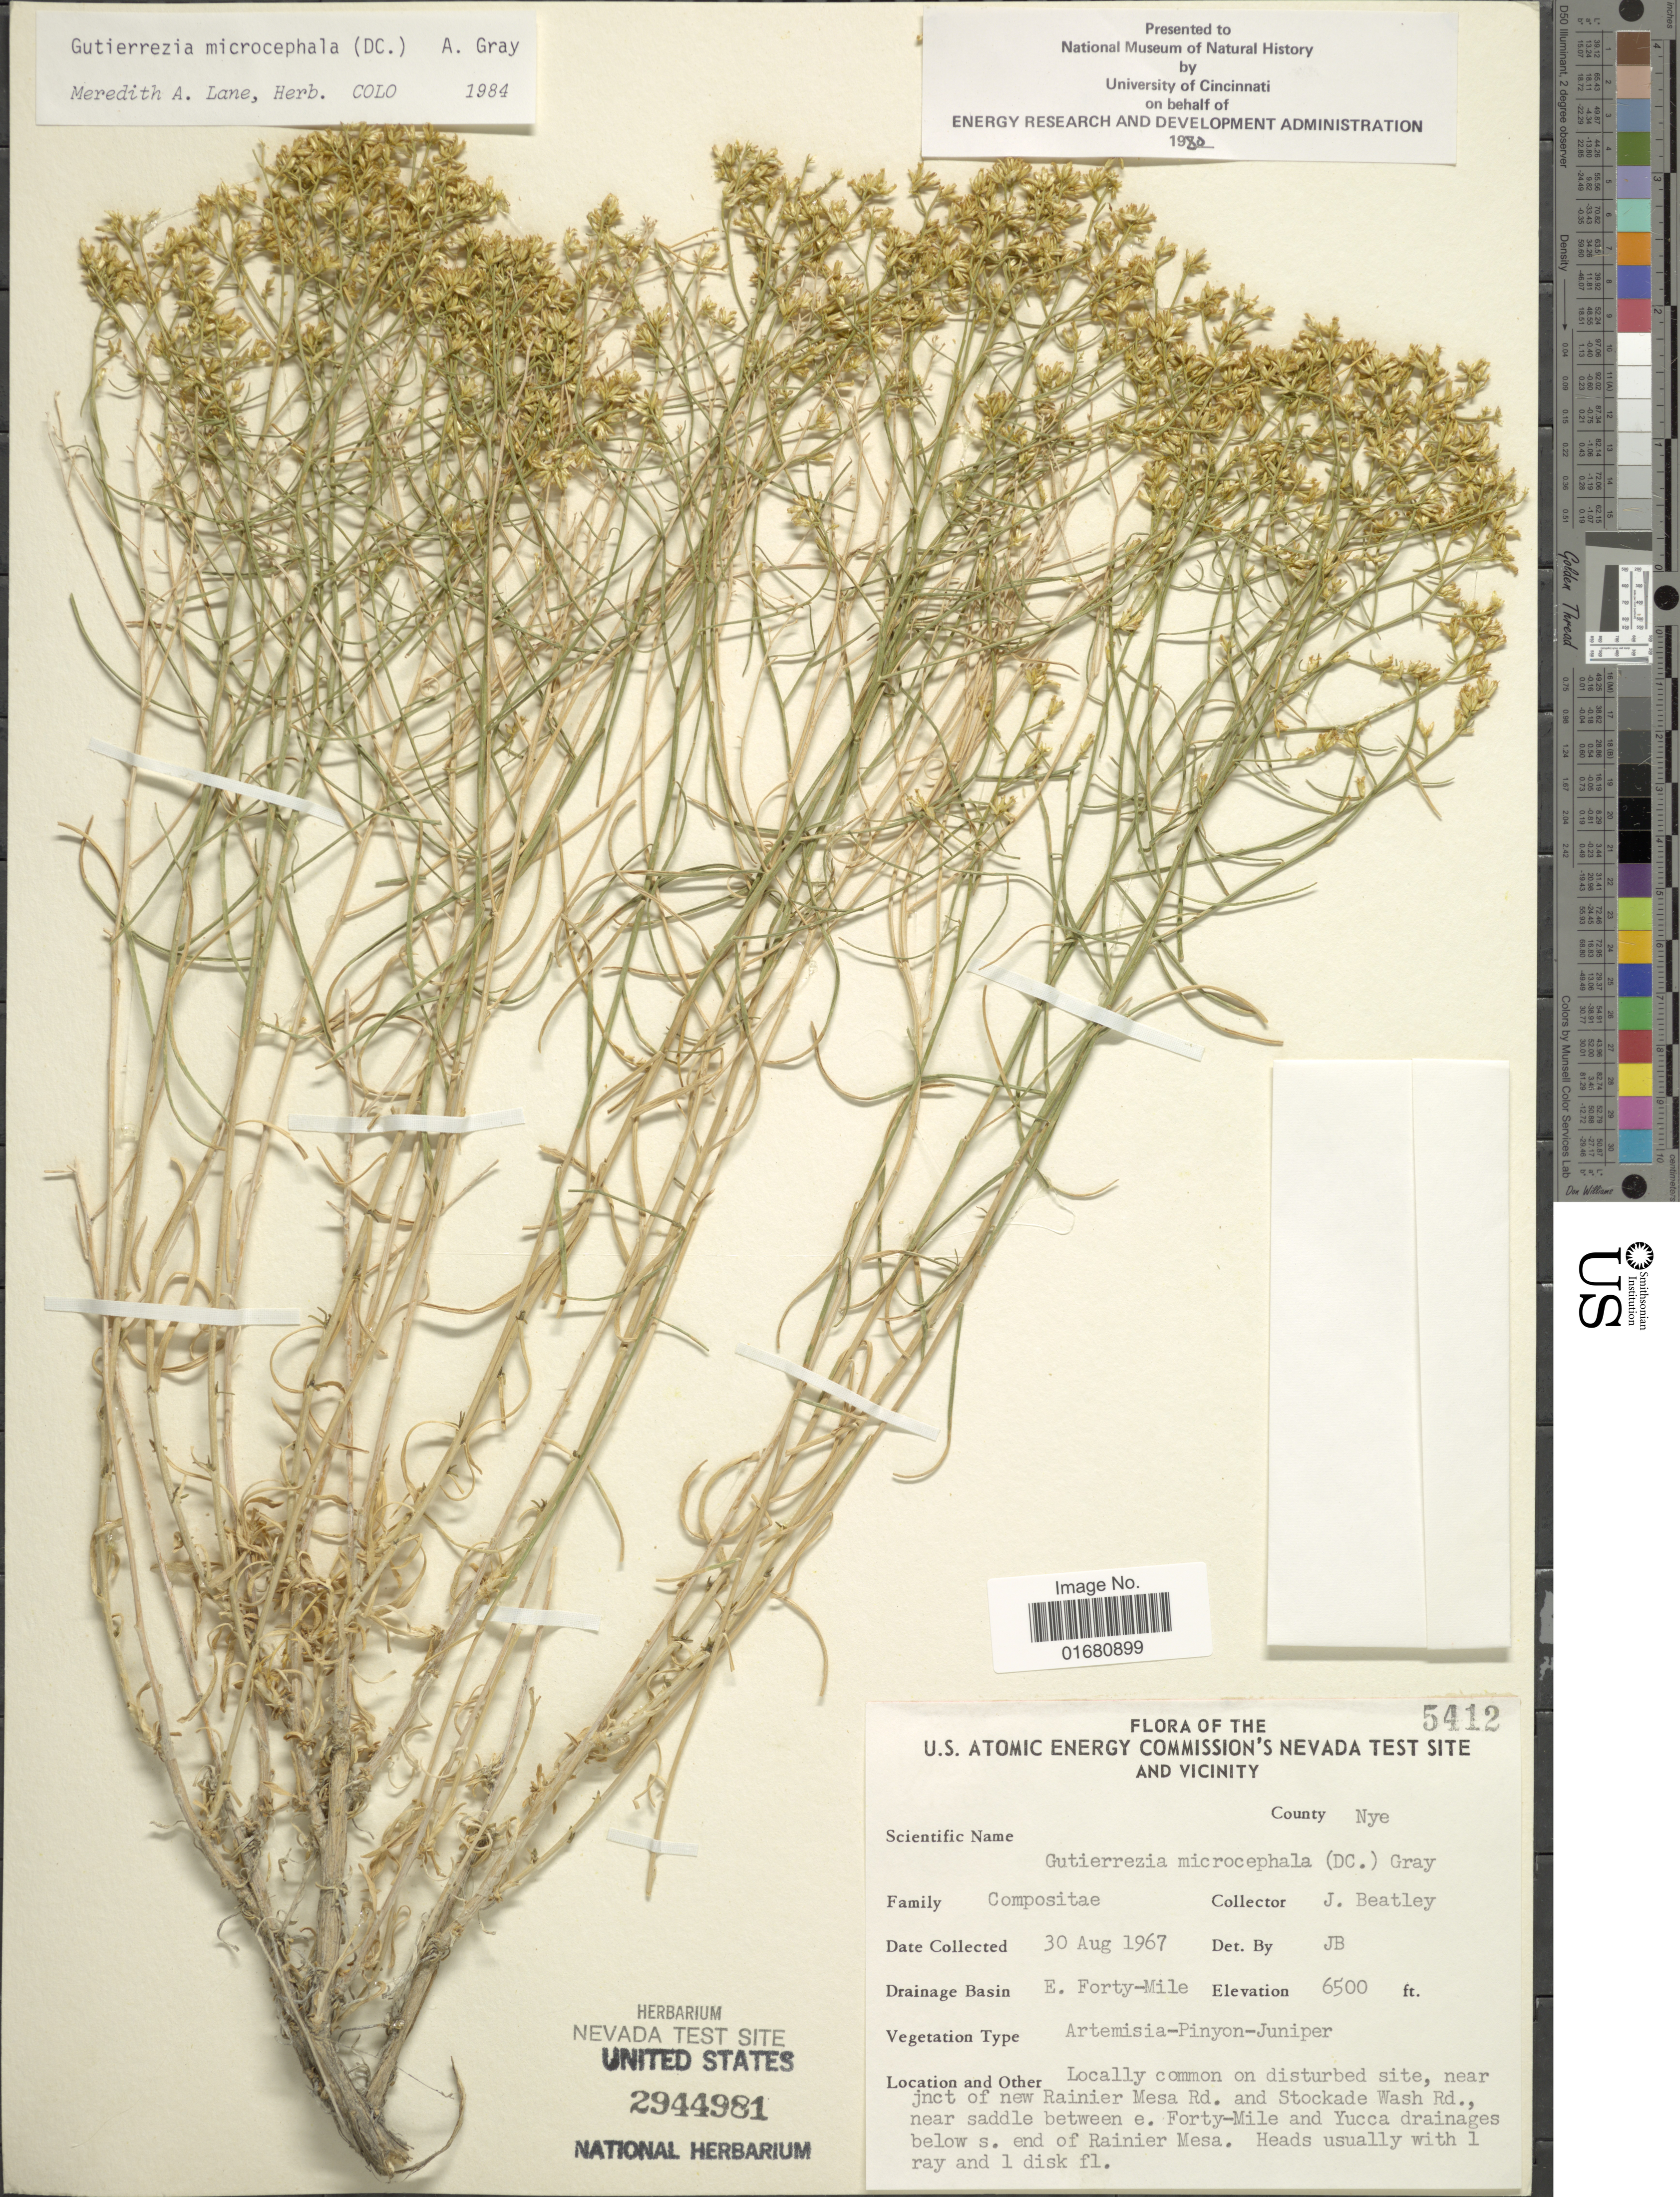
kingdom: Plantae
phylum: Tracheophyta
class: Magnoliopsida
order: Asterales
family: Asteraceae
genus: Gutierrezia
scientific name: Gutierrezia microcephala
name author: (DC.) A. Gray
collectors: J. C. Beatley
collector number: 5412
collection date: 1967-08-30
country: United States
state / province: Nevada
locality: U.S. Atomic Energy Commission's Nevada Test Site and Vicinity, Drainage Basin: E. Forty-Mile, Locally common on disturbed site, near jnct of New Rainier Mesa Rd. and stockade Wash Rd., near saddle between e. Forty-Mile and Yucca drainages below s. end of Rainier Mesa, County Nye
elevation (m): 1981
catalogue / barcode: US 2944981